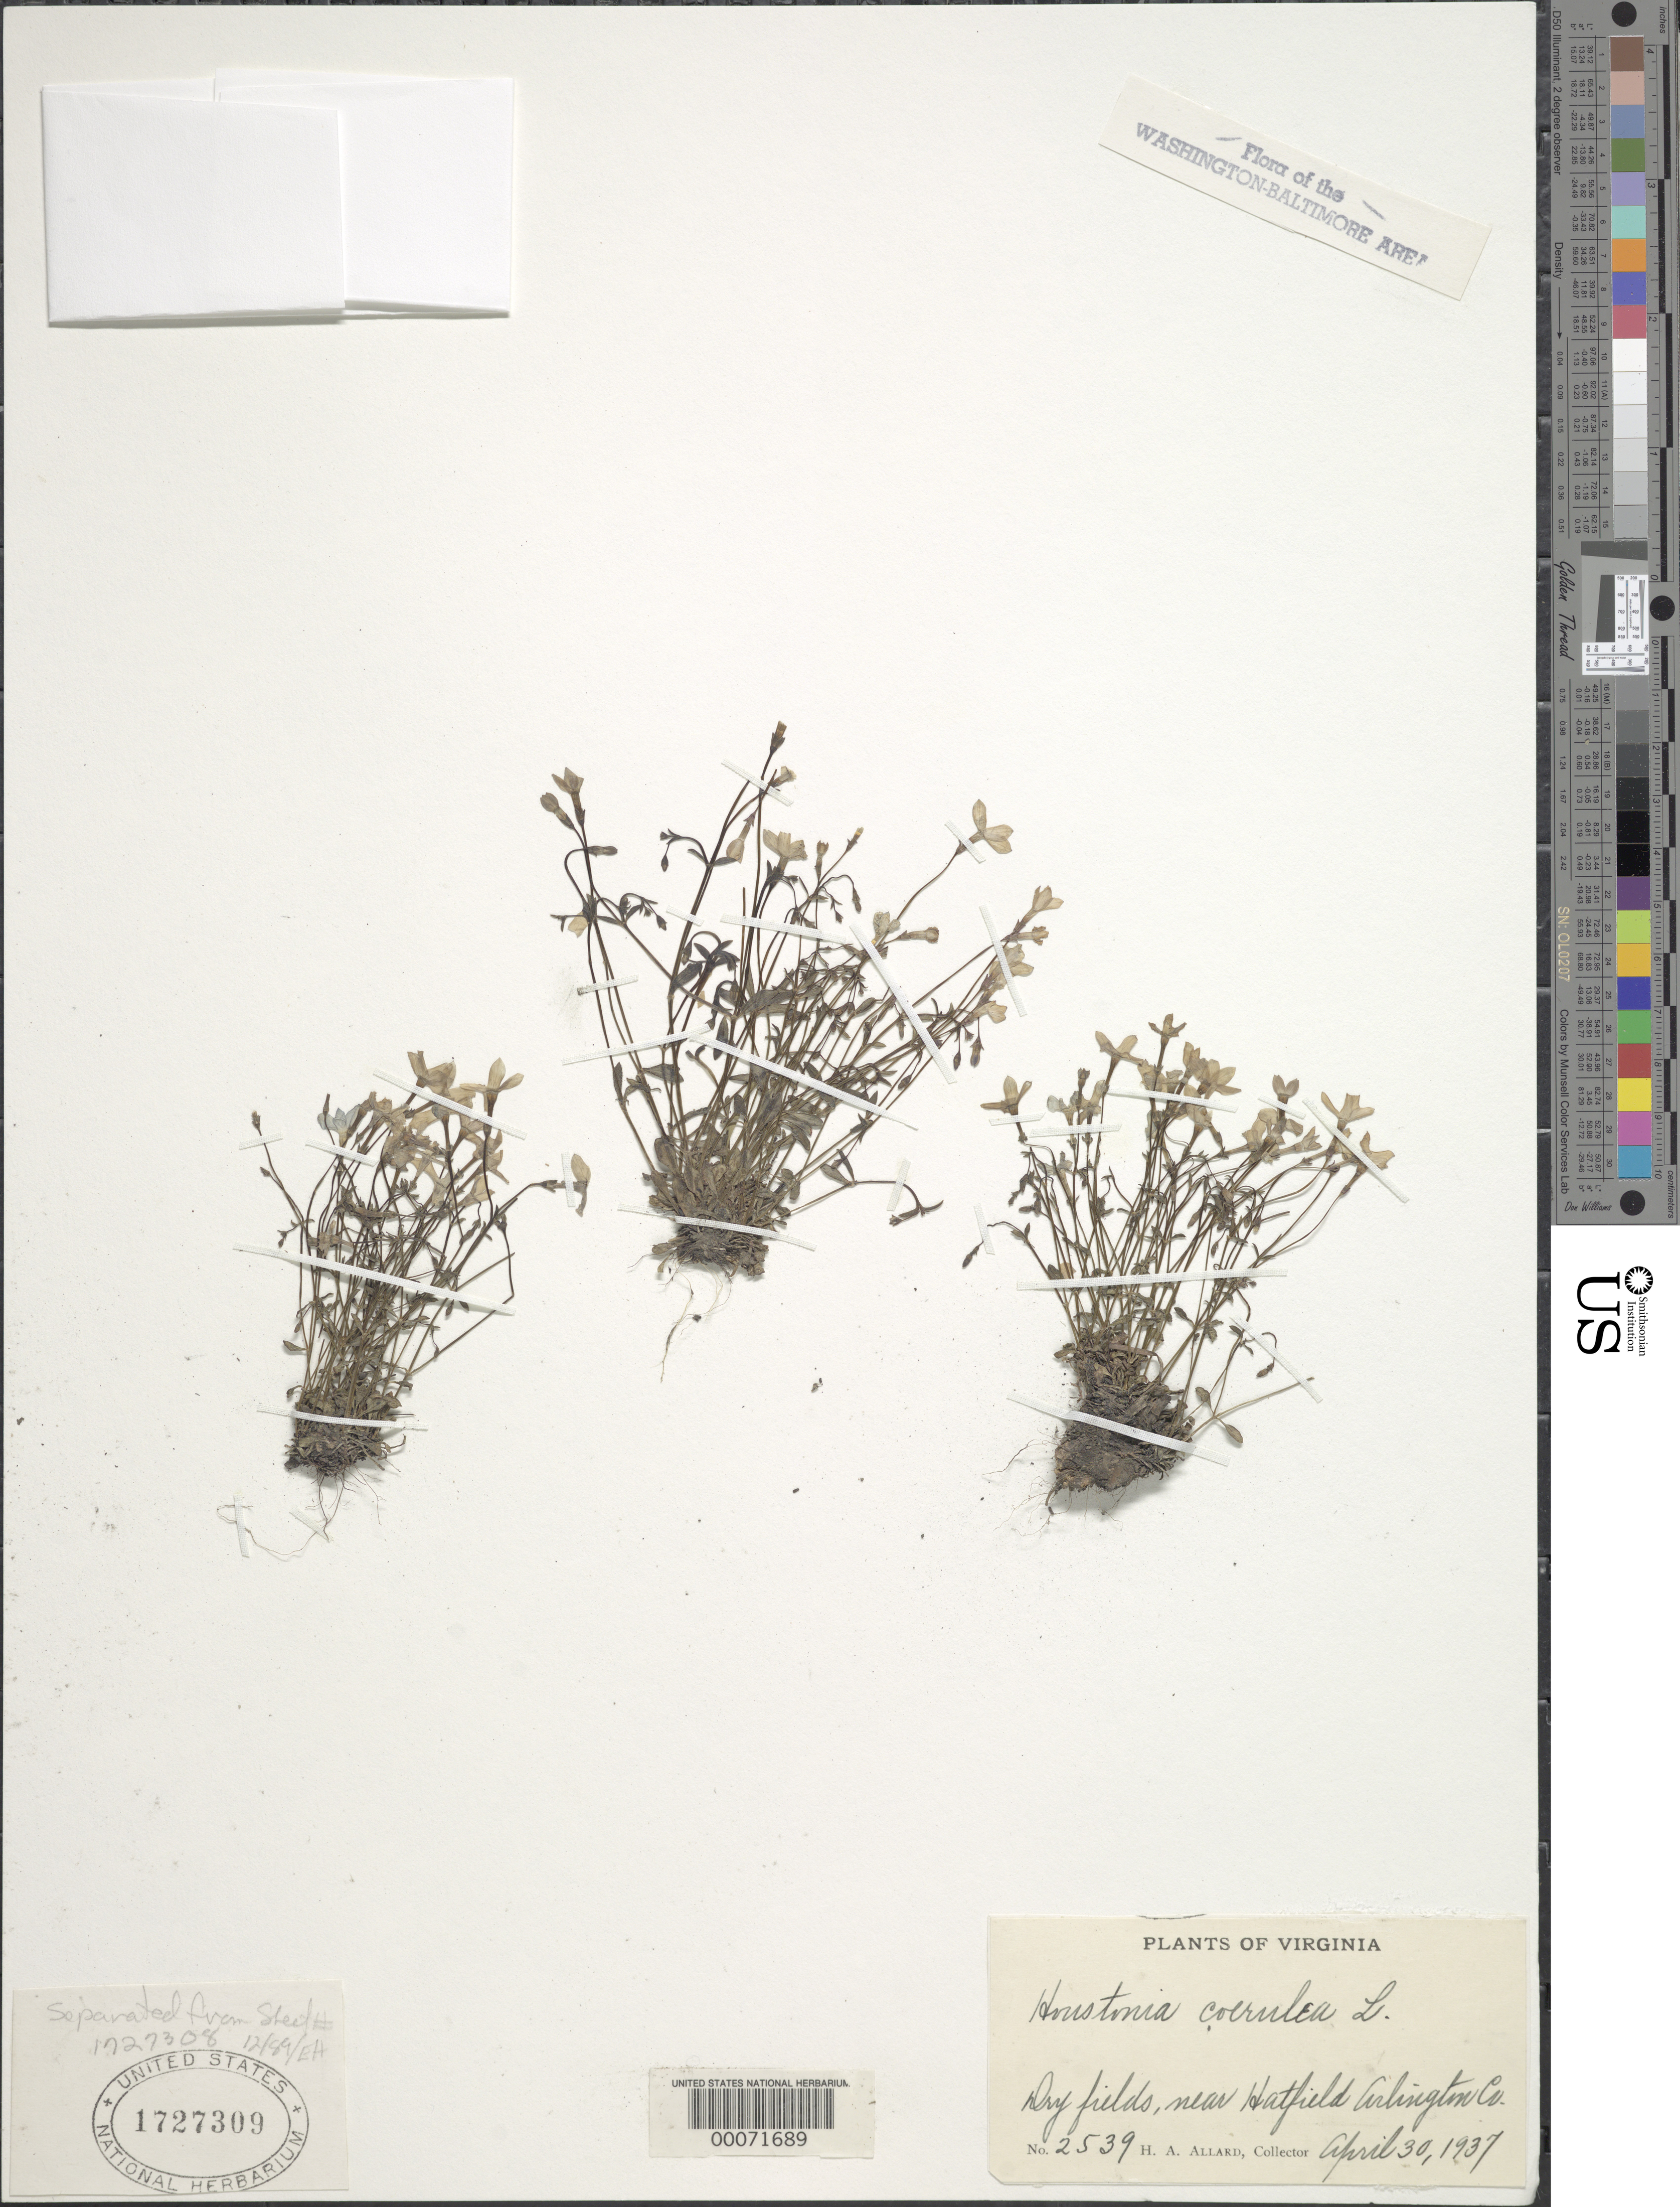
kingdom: Plantae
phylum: Tracheophyta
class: Magnoliopsida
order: Gentianales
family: Rubiaceae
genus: Houstonia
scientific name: Houstonia caerulea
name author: L.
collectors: H. A. Allard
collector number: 2539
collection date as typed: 30 Apr 1937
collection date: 1937-04-30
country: United States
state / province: Virginia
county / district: Arlington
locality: Near Hatfield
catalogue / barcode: US 1727309